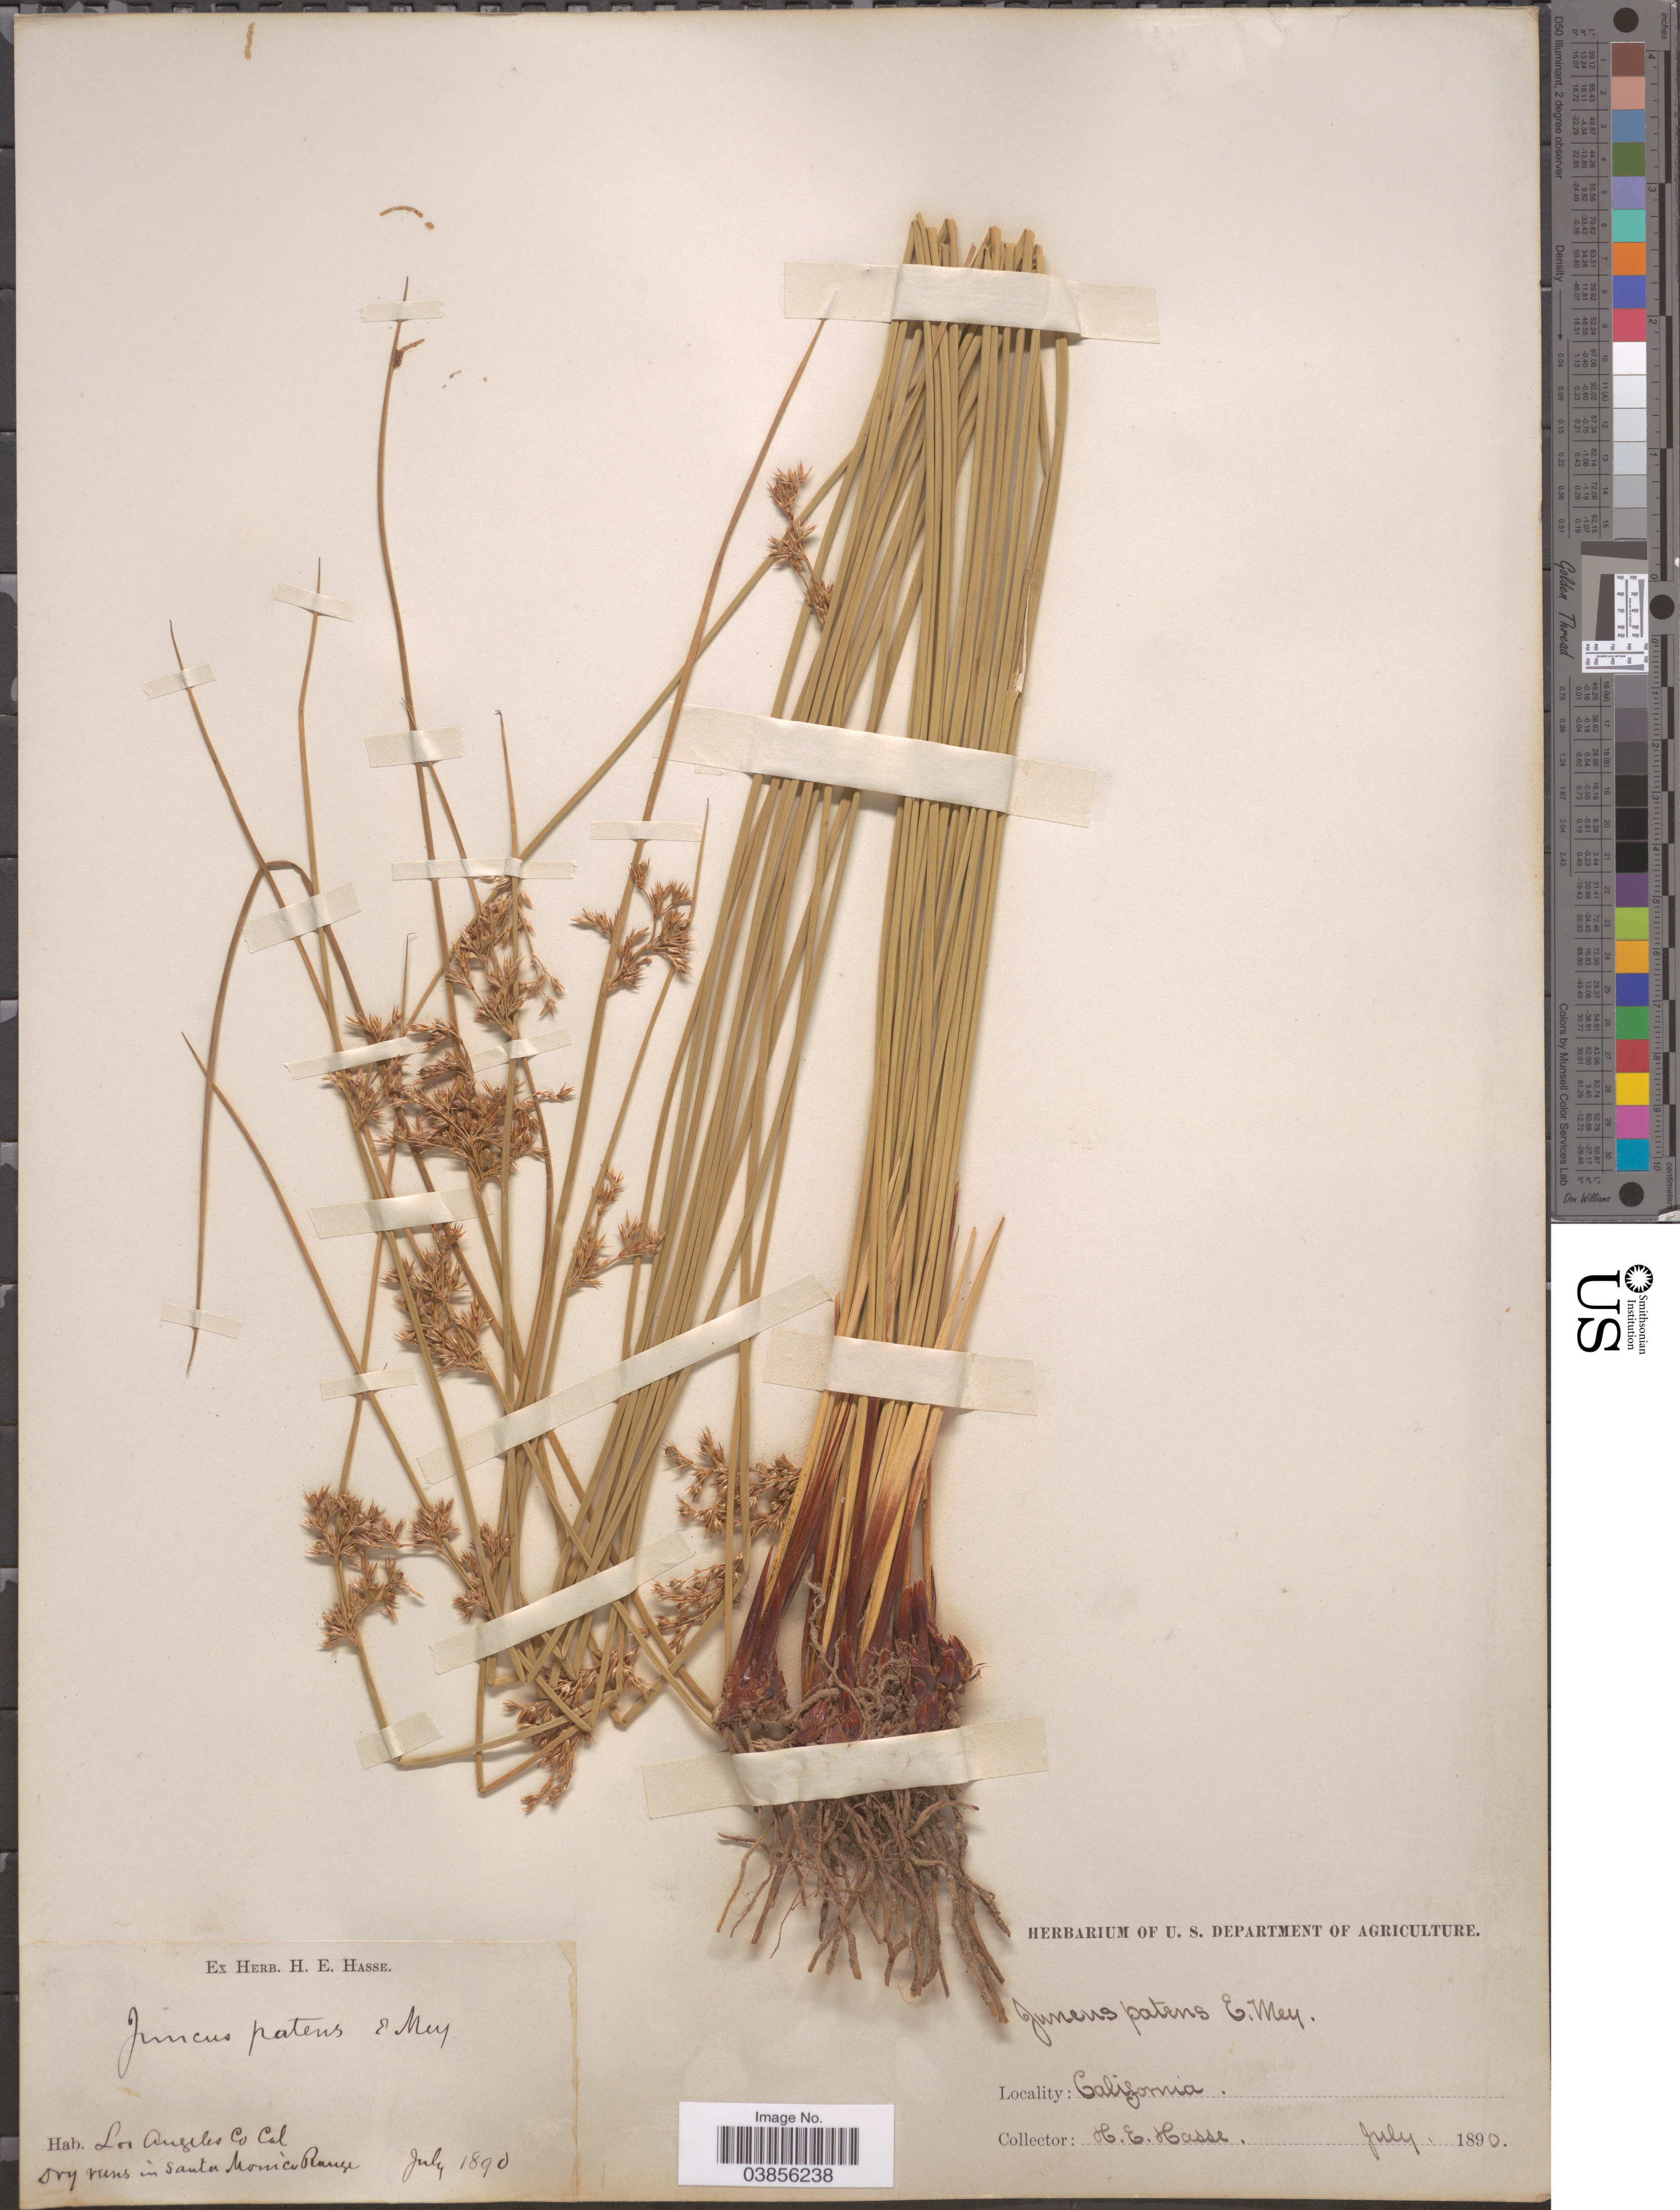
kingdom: Plantae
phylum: Tracheophyta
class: Liliopsida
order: Poales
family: Juncaceae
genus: Juncus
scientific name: Juncus patens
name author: E. Mey.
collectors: H. E. Hasse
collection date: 1890-07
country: United States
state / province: California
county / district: Los Angeles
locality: Los Angeles Co. In Santa Monica Range.